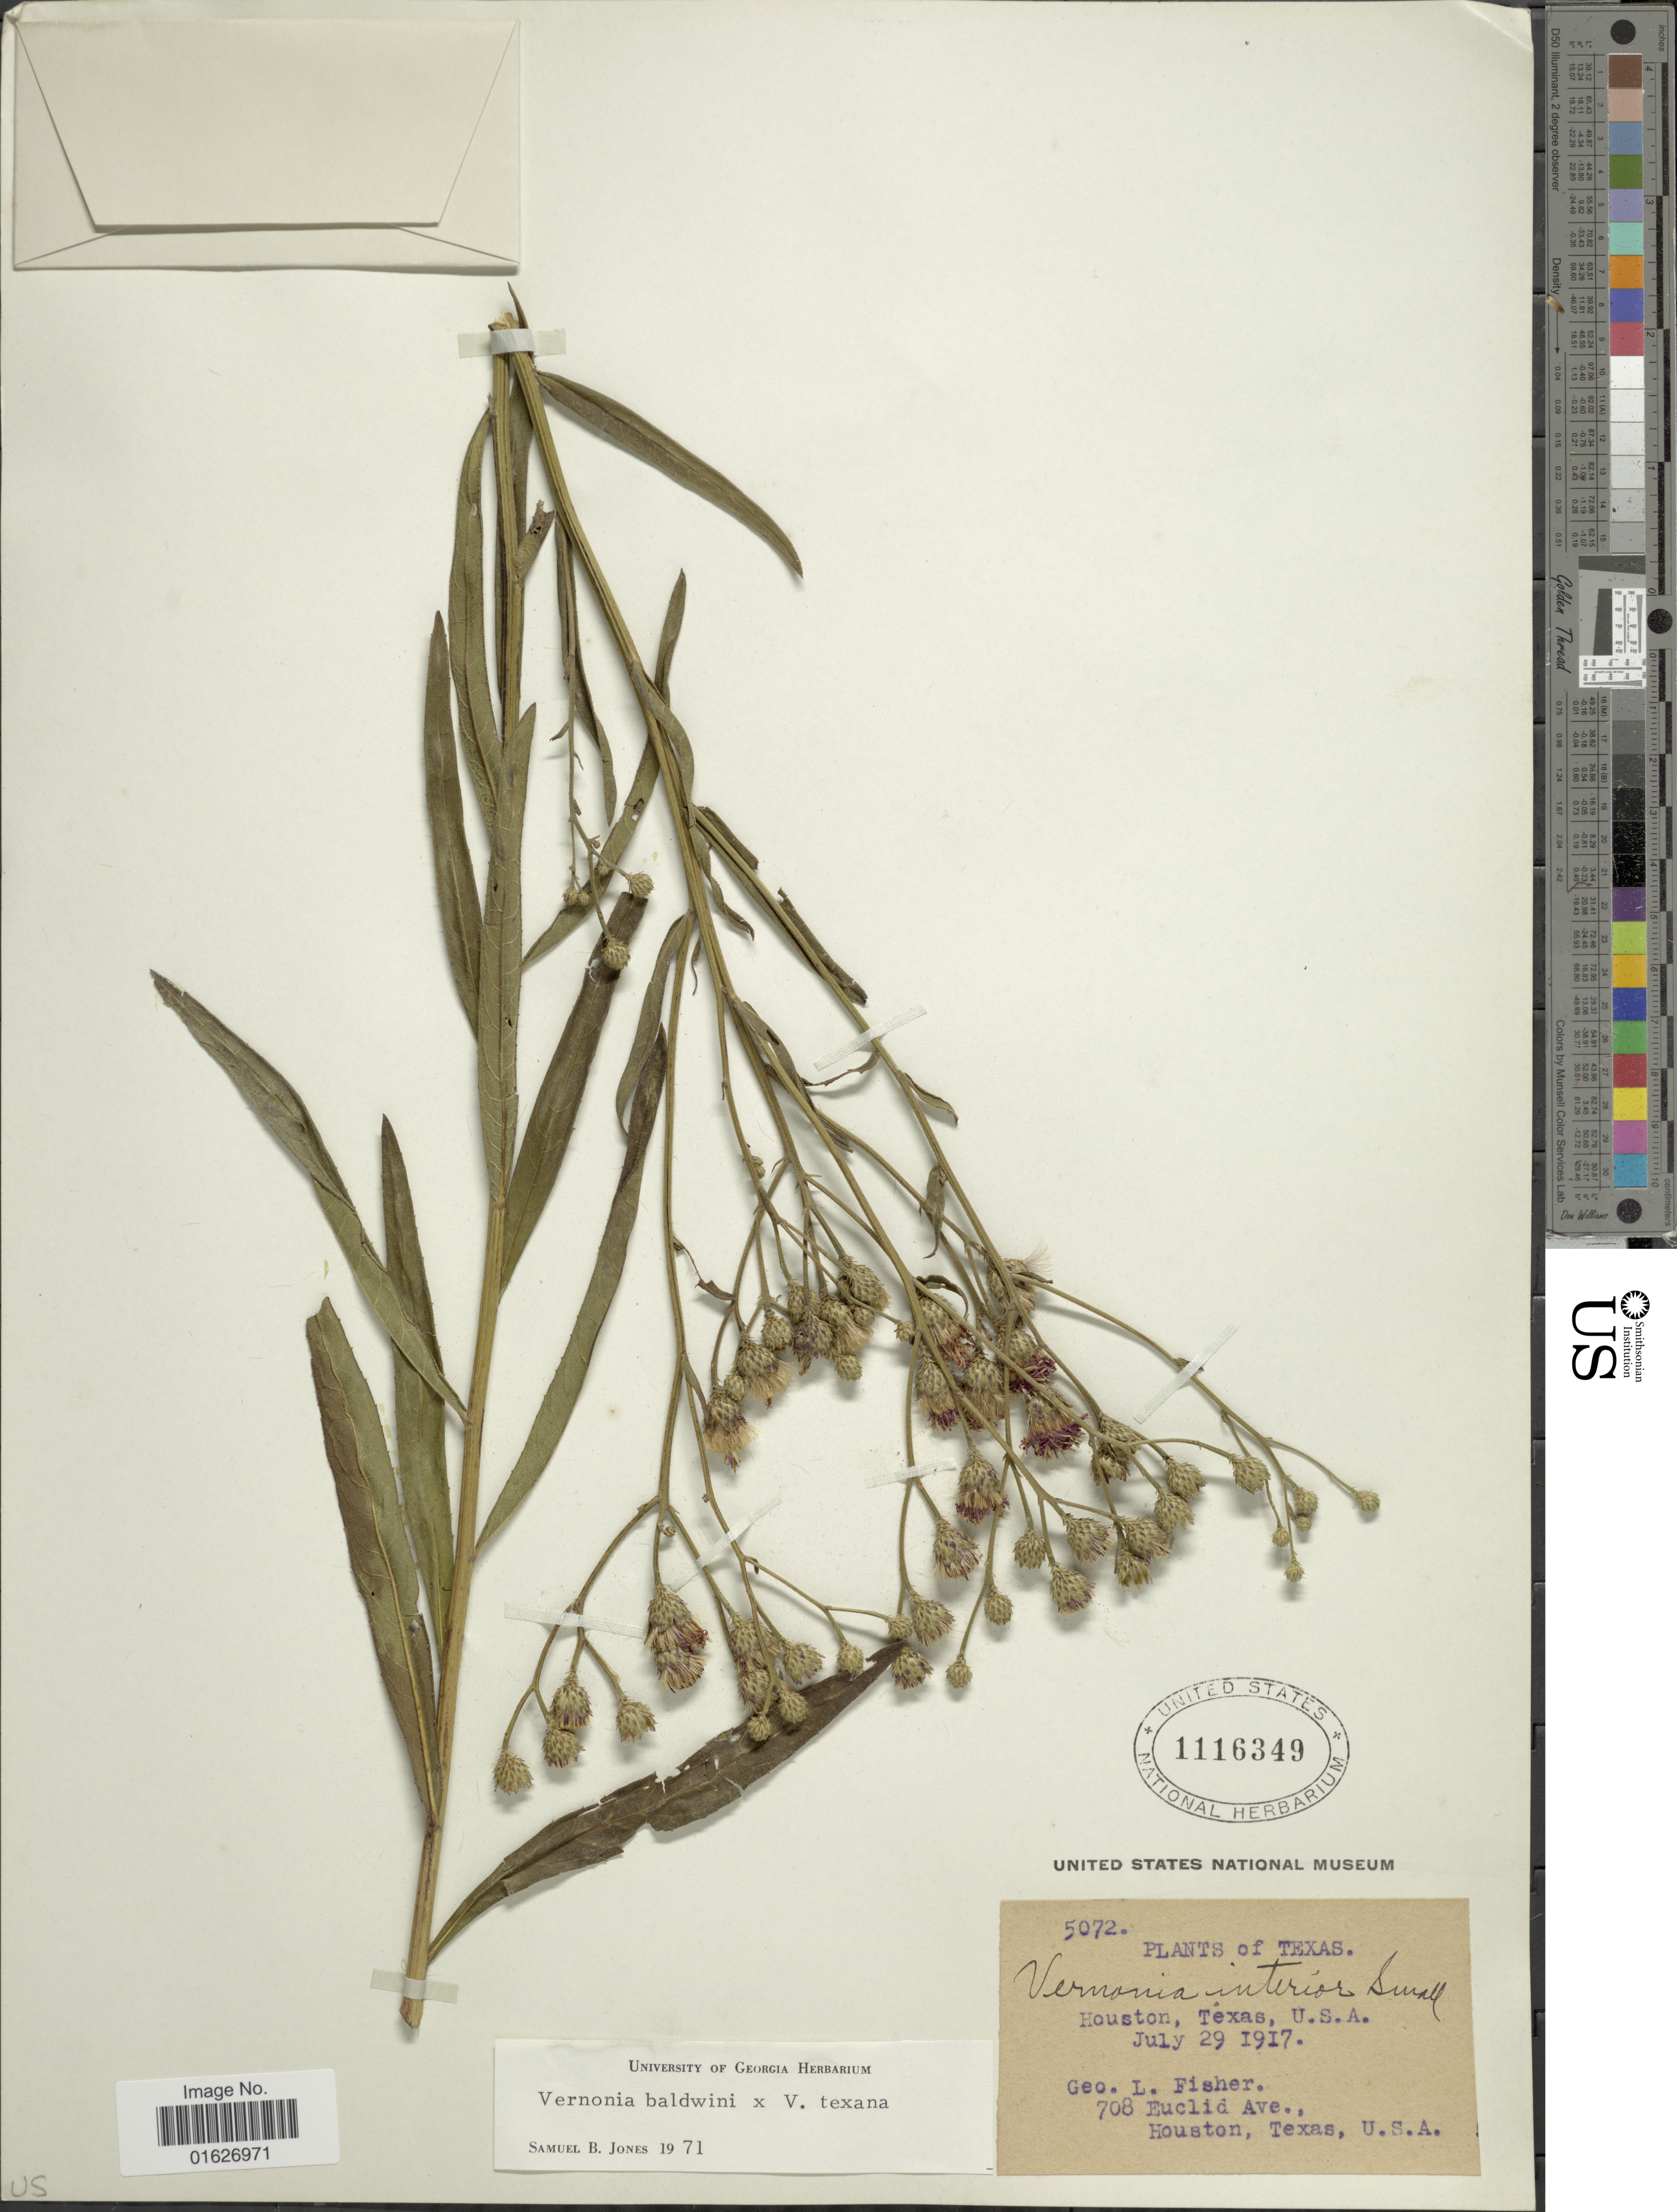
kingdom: Plantae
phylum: Tracheophyta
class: Magnoliopsida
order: Asterales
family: Asteraceae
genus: Vernonia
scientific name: Vernonia baldwinii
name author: Torr.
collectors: G. L. Fisher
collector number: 5072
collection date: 1917-07-29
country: United States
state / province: Texas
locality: Houston.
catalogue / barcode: US 1116349